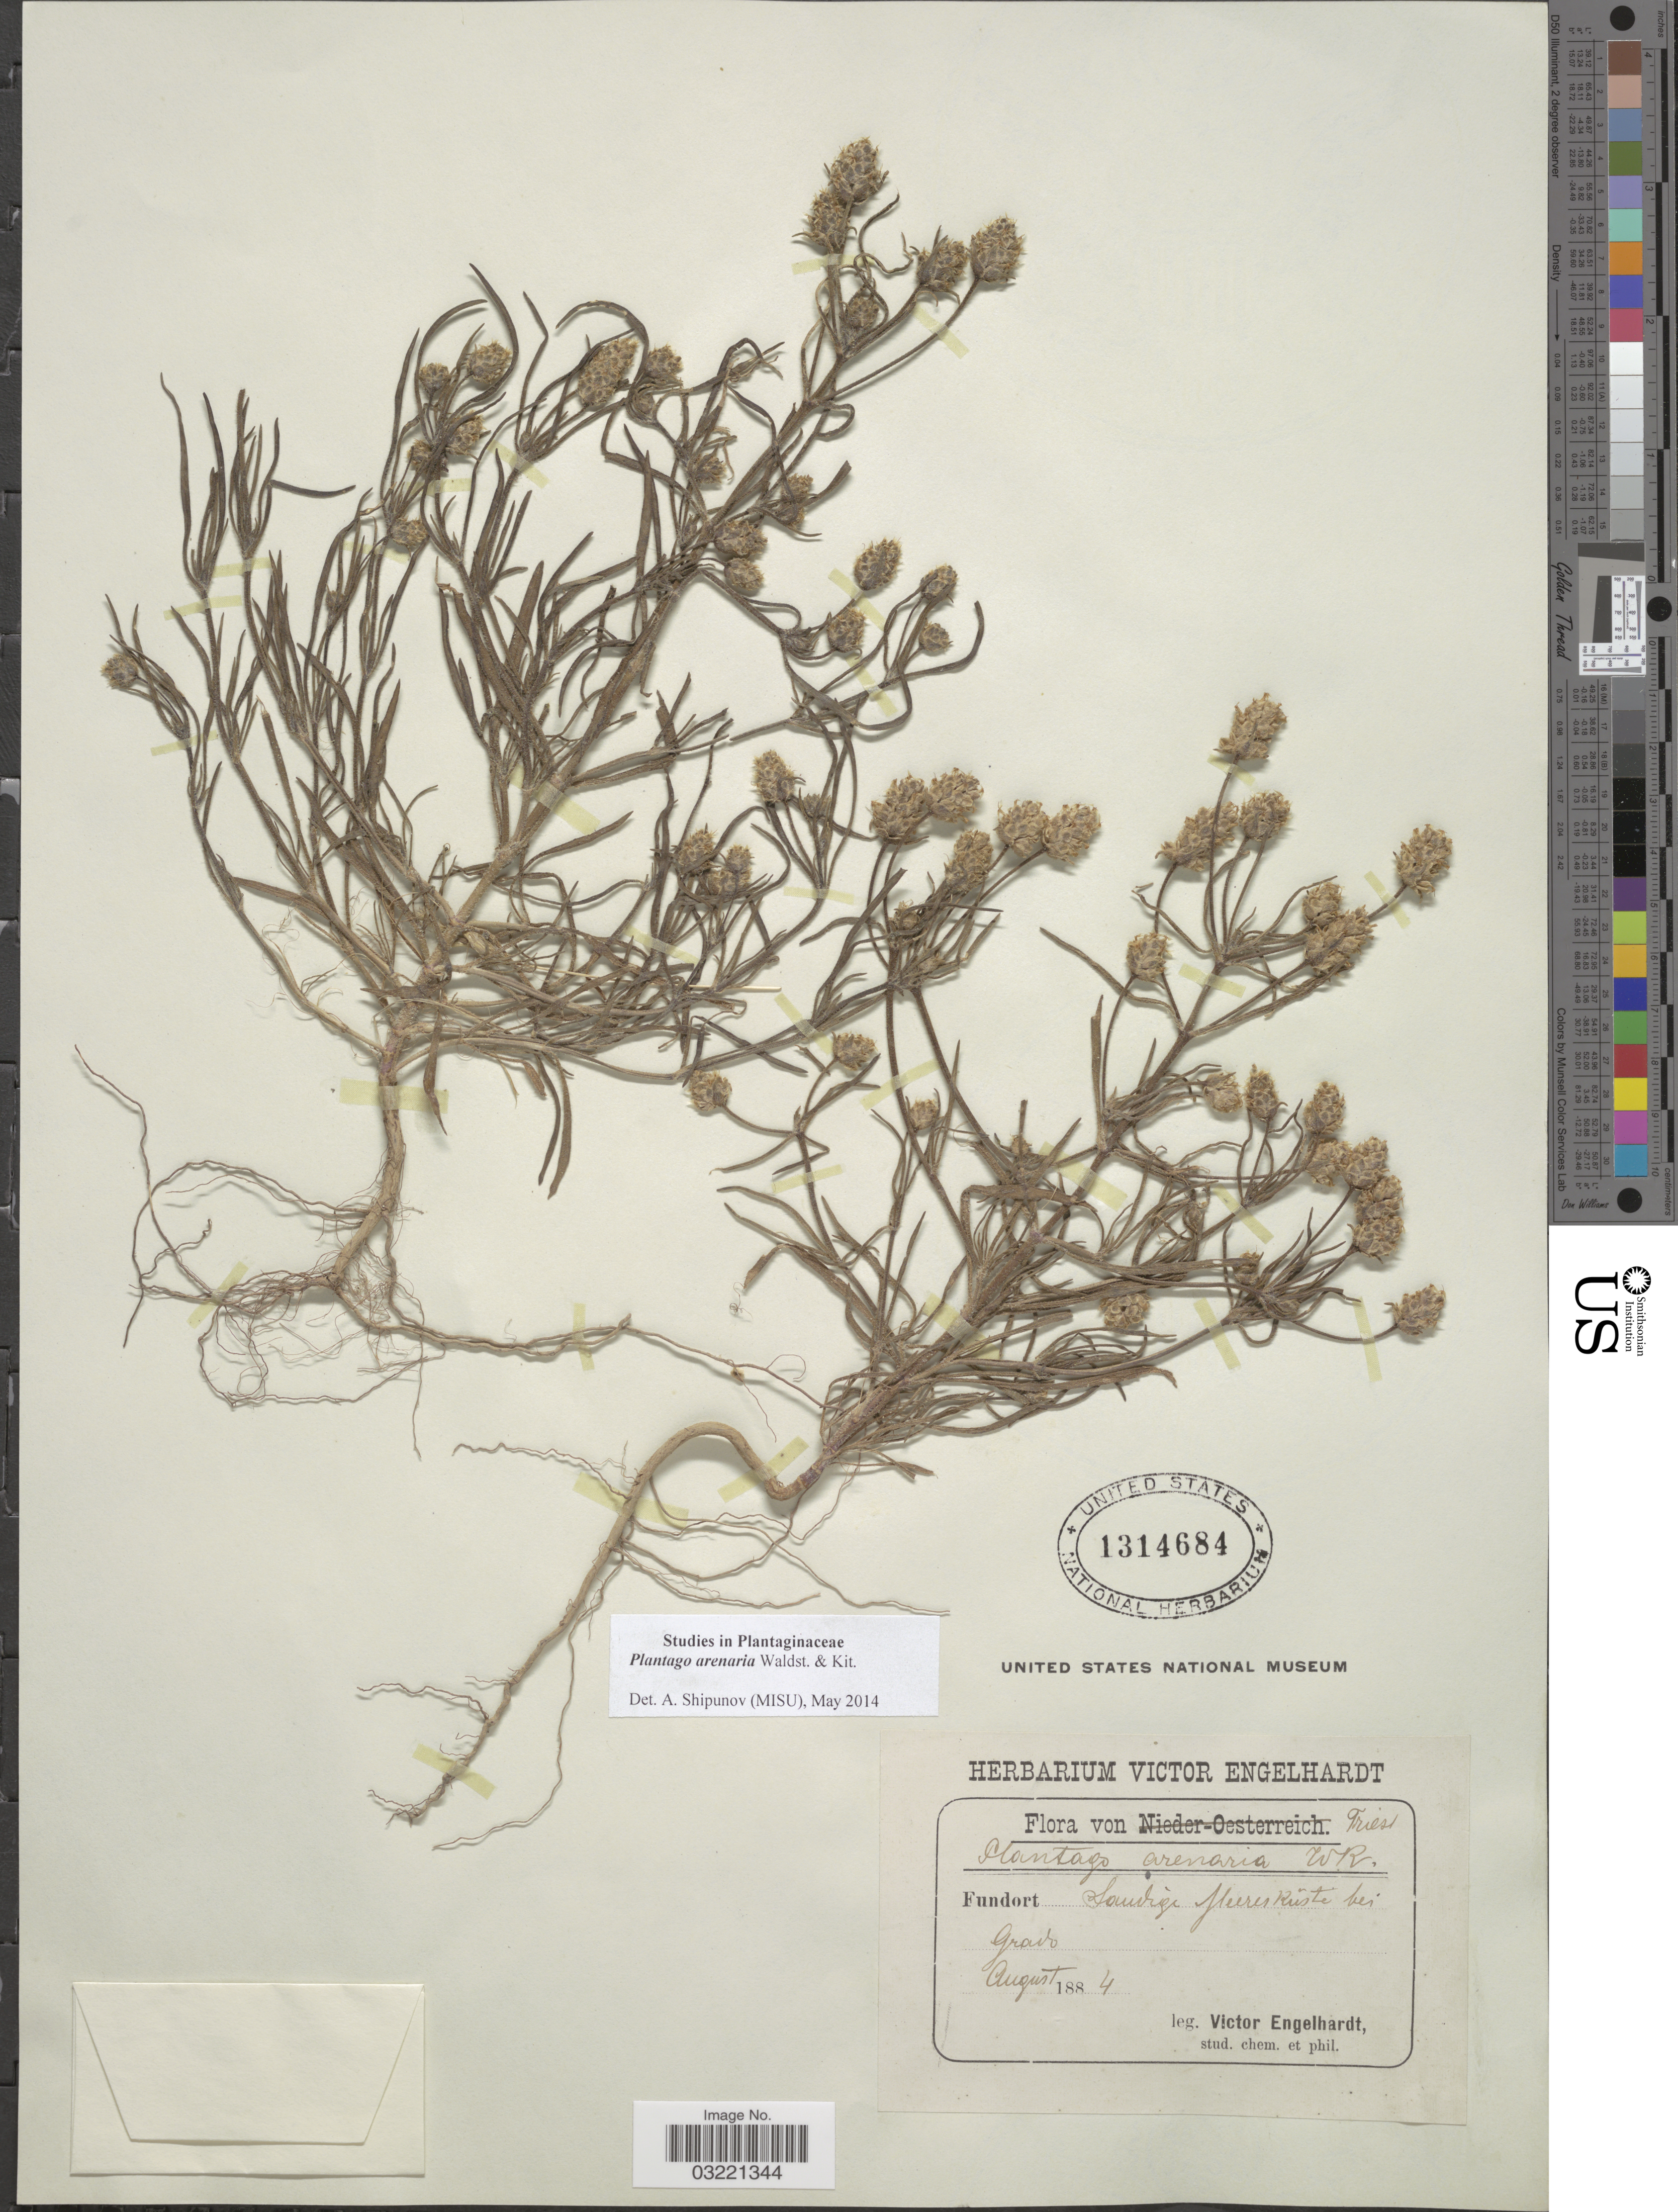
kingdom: Plantae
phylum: Tracheophyta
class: Magnoliopsida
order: Lamiales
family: Plantaginaceae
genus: Plantago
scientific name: Plantago arenaria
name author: Waldst. & Kit.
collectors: V. Engelhardt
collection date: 1884-08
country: Italy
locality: Triest, Sandige fleeres Küste bei Grado.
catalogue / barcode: US 1314684